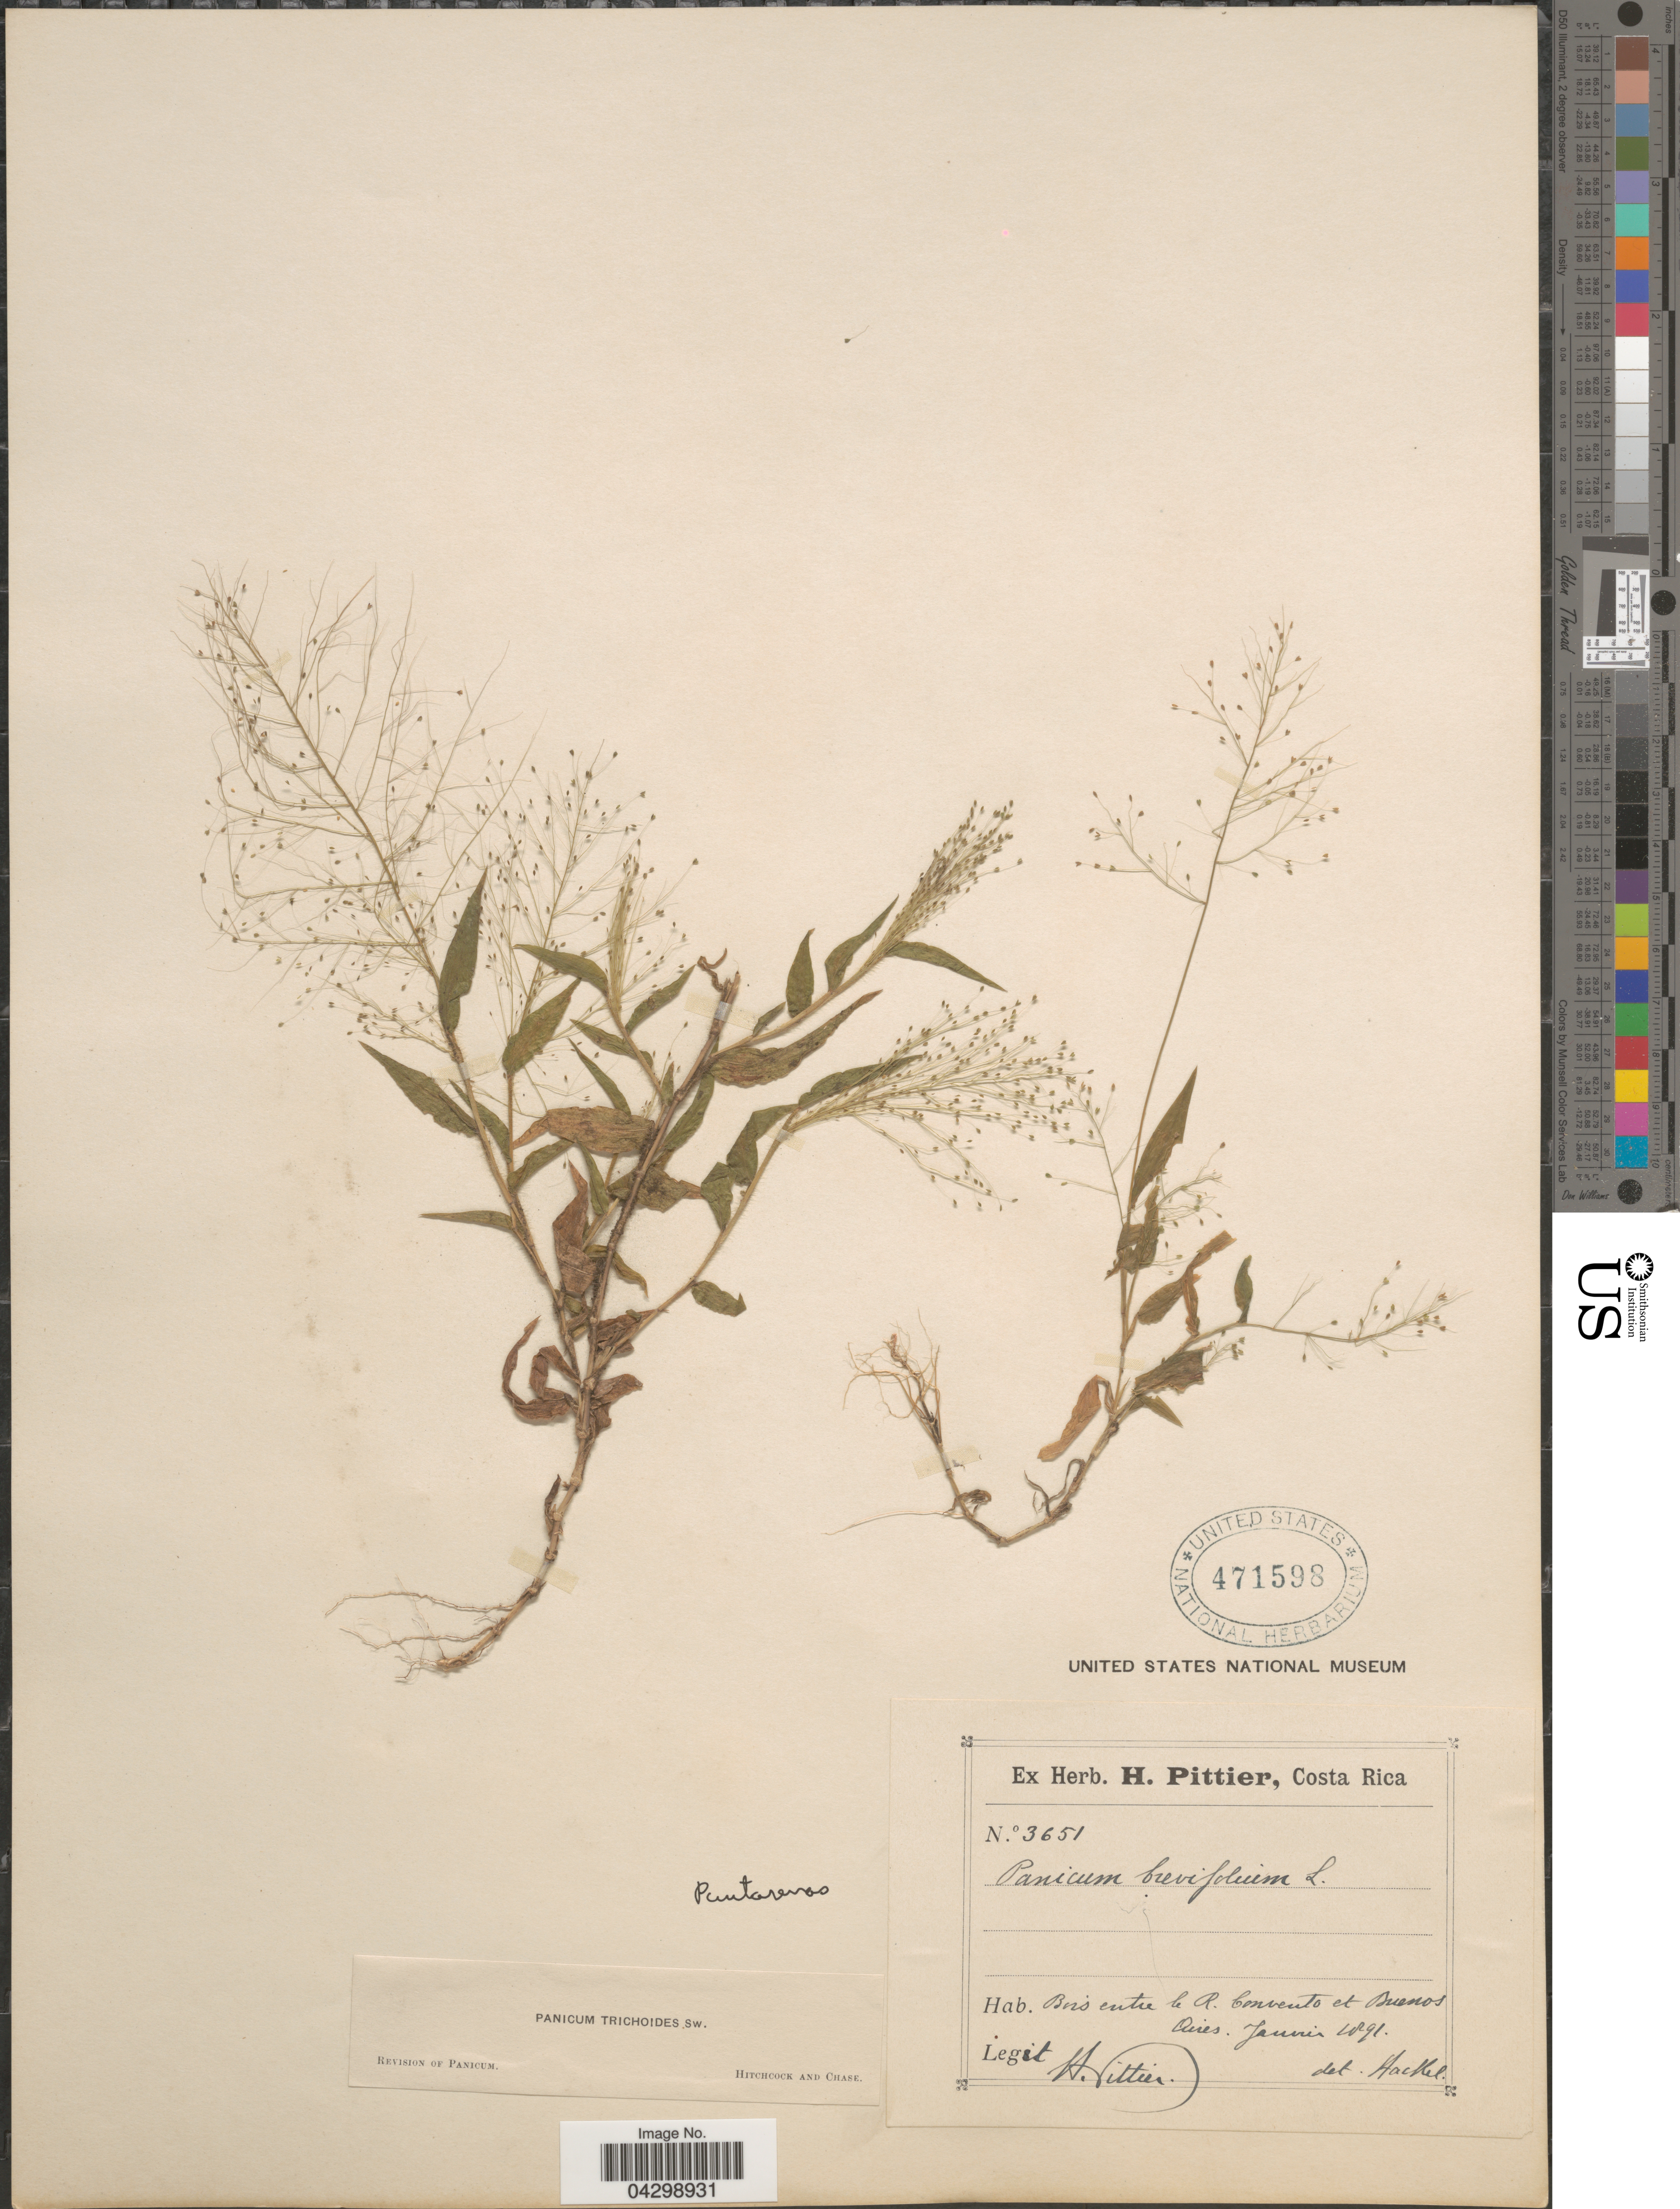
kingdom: Plantae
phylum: Tracheophyta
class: Liliopsida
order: Poales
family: Poaceae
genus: Panicum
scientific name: Panicum trichoides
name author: Sw.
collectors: H. F. Pittier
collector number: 3651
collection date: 1891-01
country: Costa Rica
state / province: Puntarenas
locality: Bois entre le R. Convento et Buenos Aires.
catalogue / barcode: US 471598